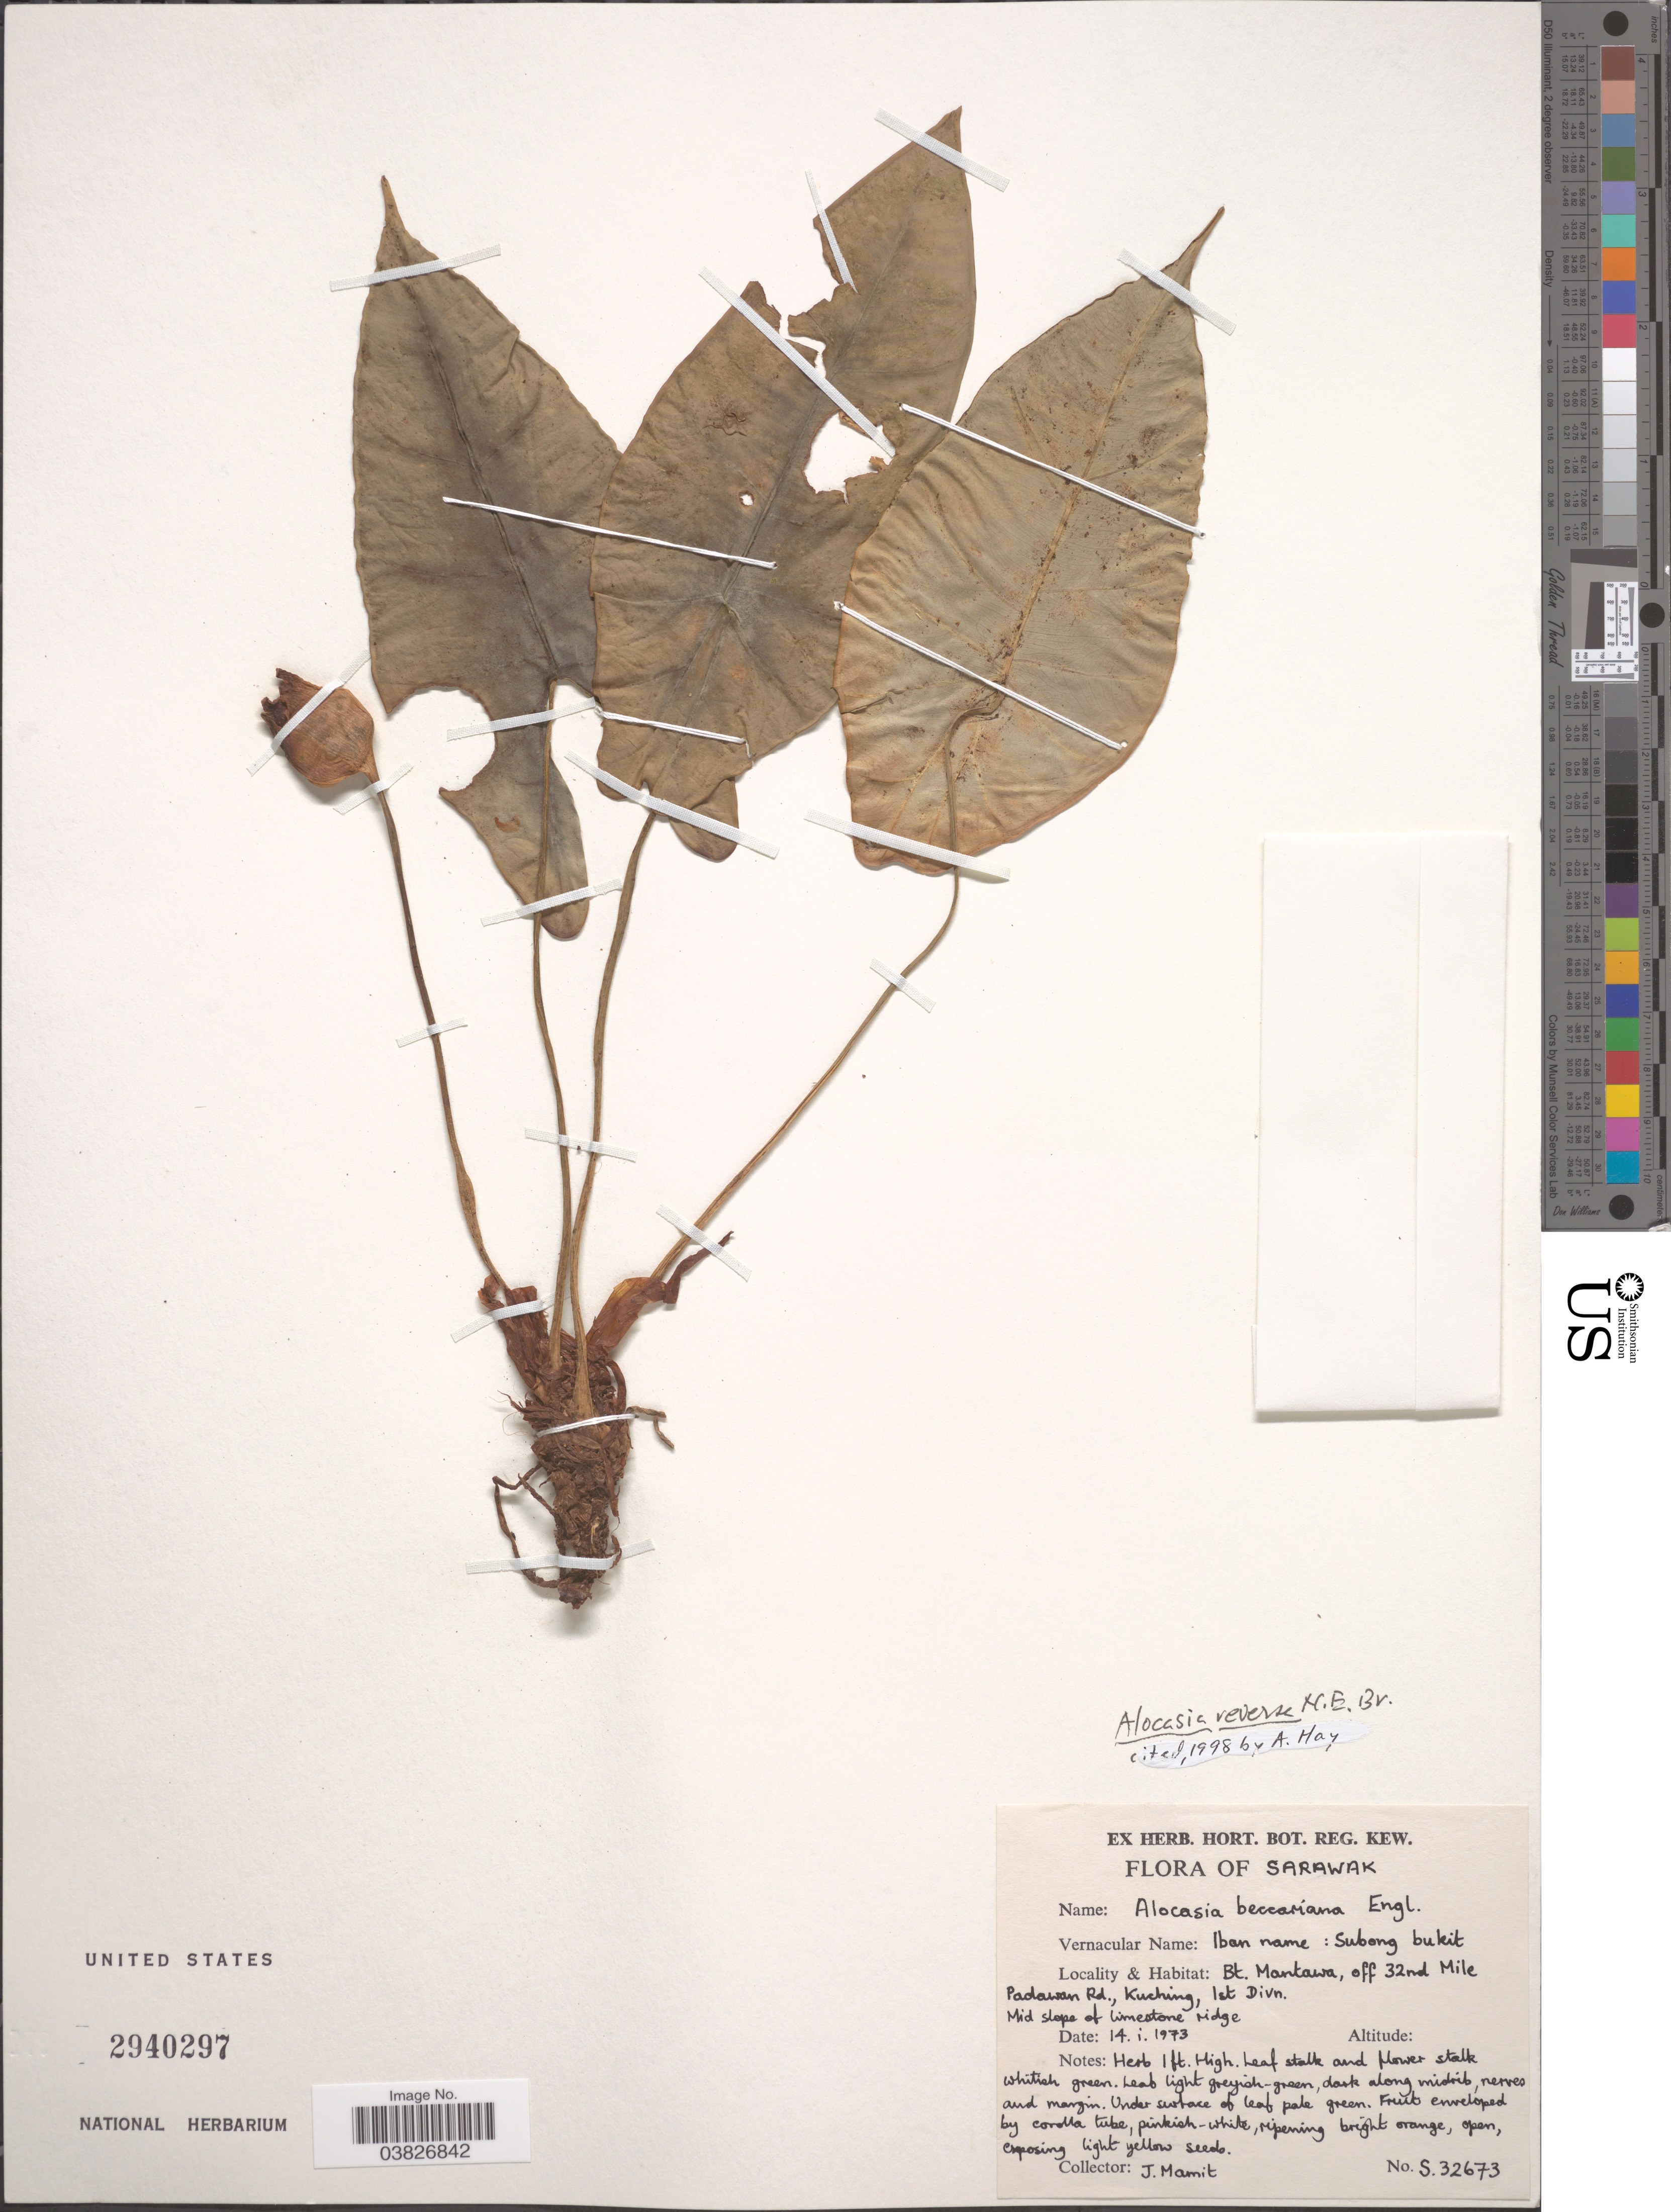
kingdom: Plantae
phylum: Tracheophyta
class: Liliopsida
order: Alismatales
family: Araceae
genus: Alocasia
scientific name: Alocasia reversa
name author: N.E. Br.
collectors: J. Mamit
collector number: S32673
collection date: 1973-01-14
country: Malaysia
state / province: Sarawak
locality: Bt. Mantawa, off 32nd Mile Padawan Rd., Kuching, 1st Divn. Mid slope of limestone ridge.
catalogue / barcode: US 2940297